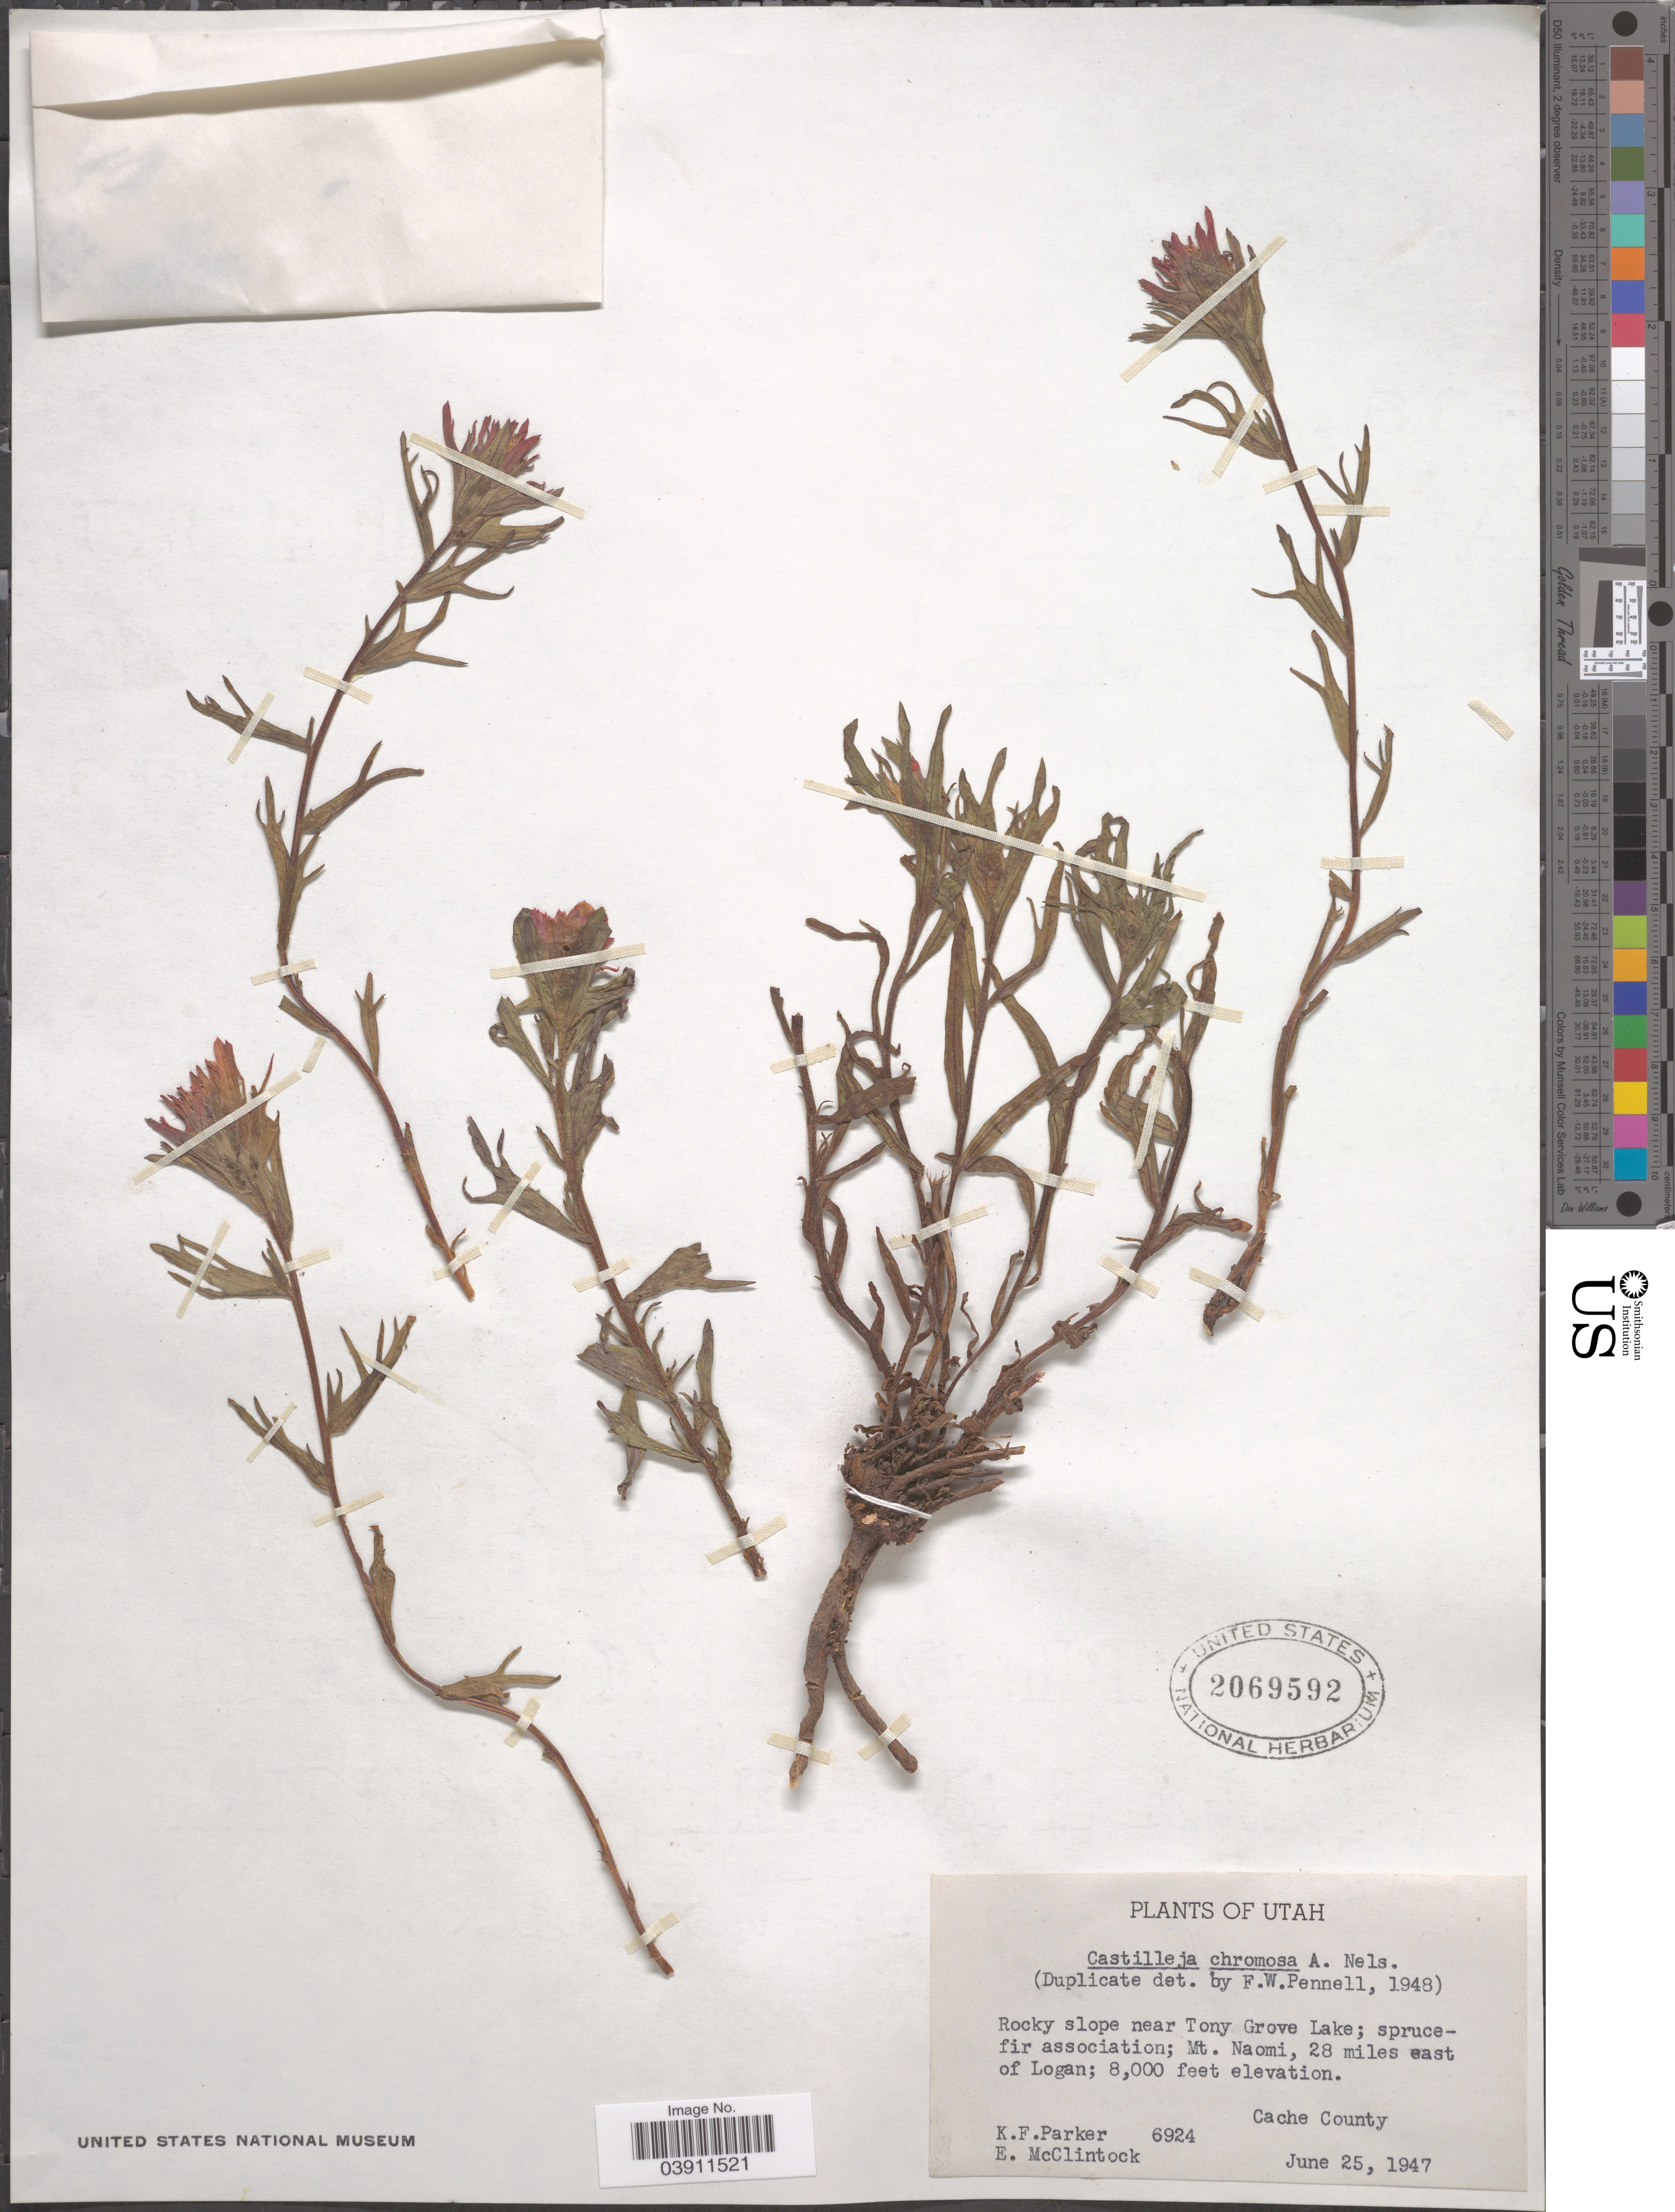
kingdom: Plantae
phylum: Tracheophyta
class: Magnoliopsida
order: Lamiales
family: Orobanchaceae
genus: Castilleja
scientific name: Castilleja chromosa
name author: A. Nelson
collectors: K. F. Parker & E. McClintock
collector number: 6924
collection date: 1947-06-25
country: United States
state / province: Utah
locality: Near Tony Grove Lake; sprucefir association; Mt. Naomi, 28 miles east of Logan. Cache County.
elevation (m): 2438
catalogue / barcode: US 2069592